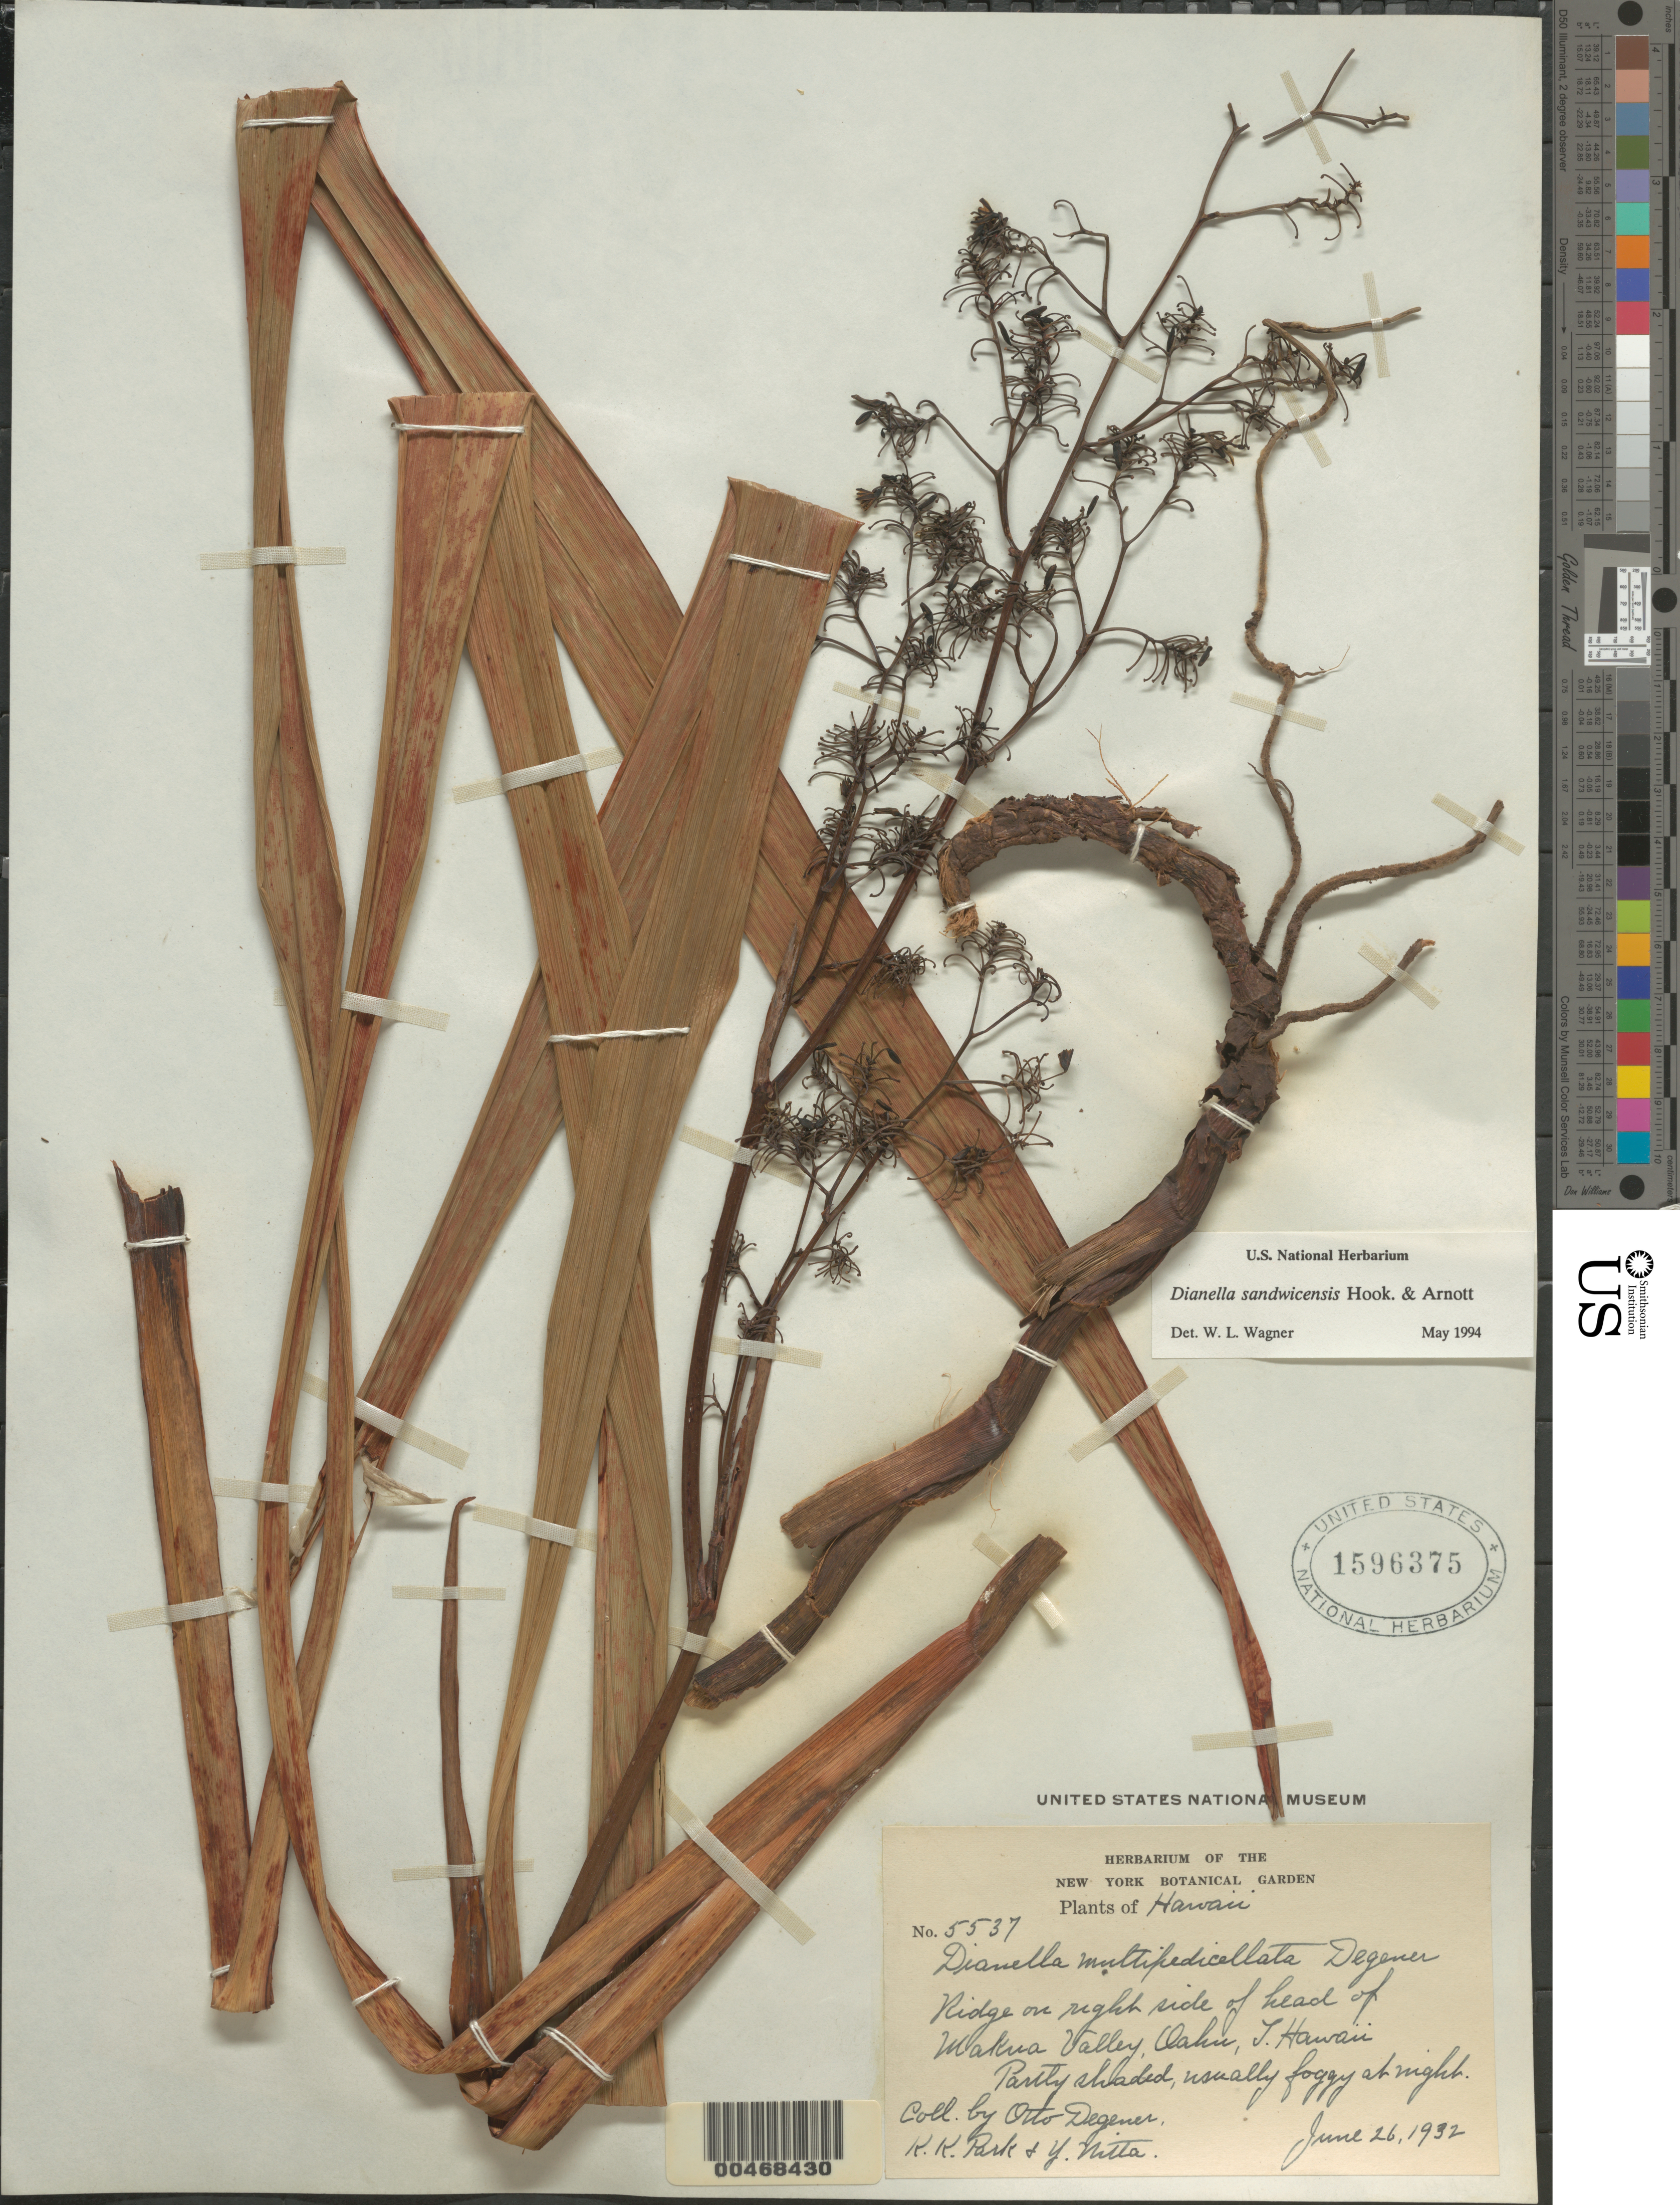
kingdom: Plantae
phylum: Tracheophyta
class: Liliopsida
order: Asparagales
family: Asphodelaceae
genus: Dianella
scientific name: Dianella sandwicensis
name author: Hook. & Arn.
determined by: Wagner, W. L., (BOT), Smithsonian Institution - National Museum of Natural History (UNITED STATES)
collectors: O. Degener, K. Park & Y. Nitta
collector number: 5537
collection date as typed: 26 Jun 1932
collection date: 1932-06-26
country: United States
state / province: Hawaii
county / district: Honolulu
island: Oahu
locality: Ridge on right side of head of Makua Valley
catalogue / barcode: US 1596375